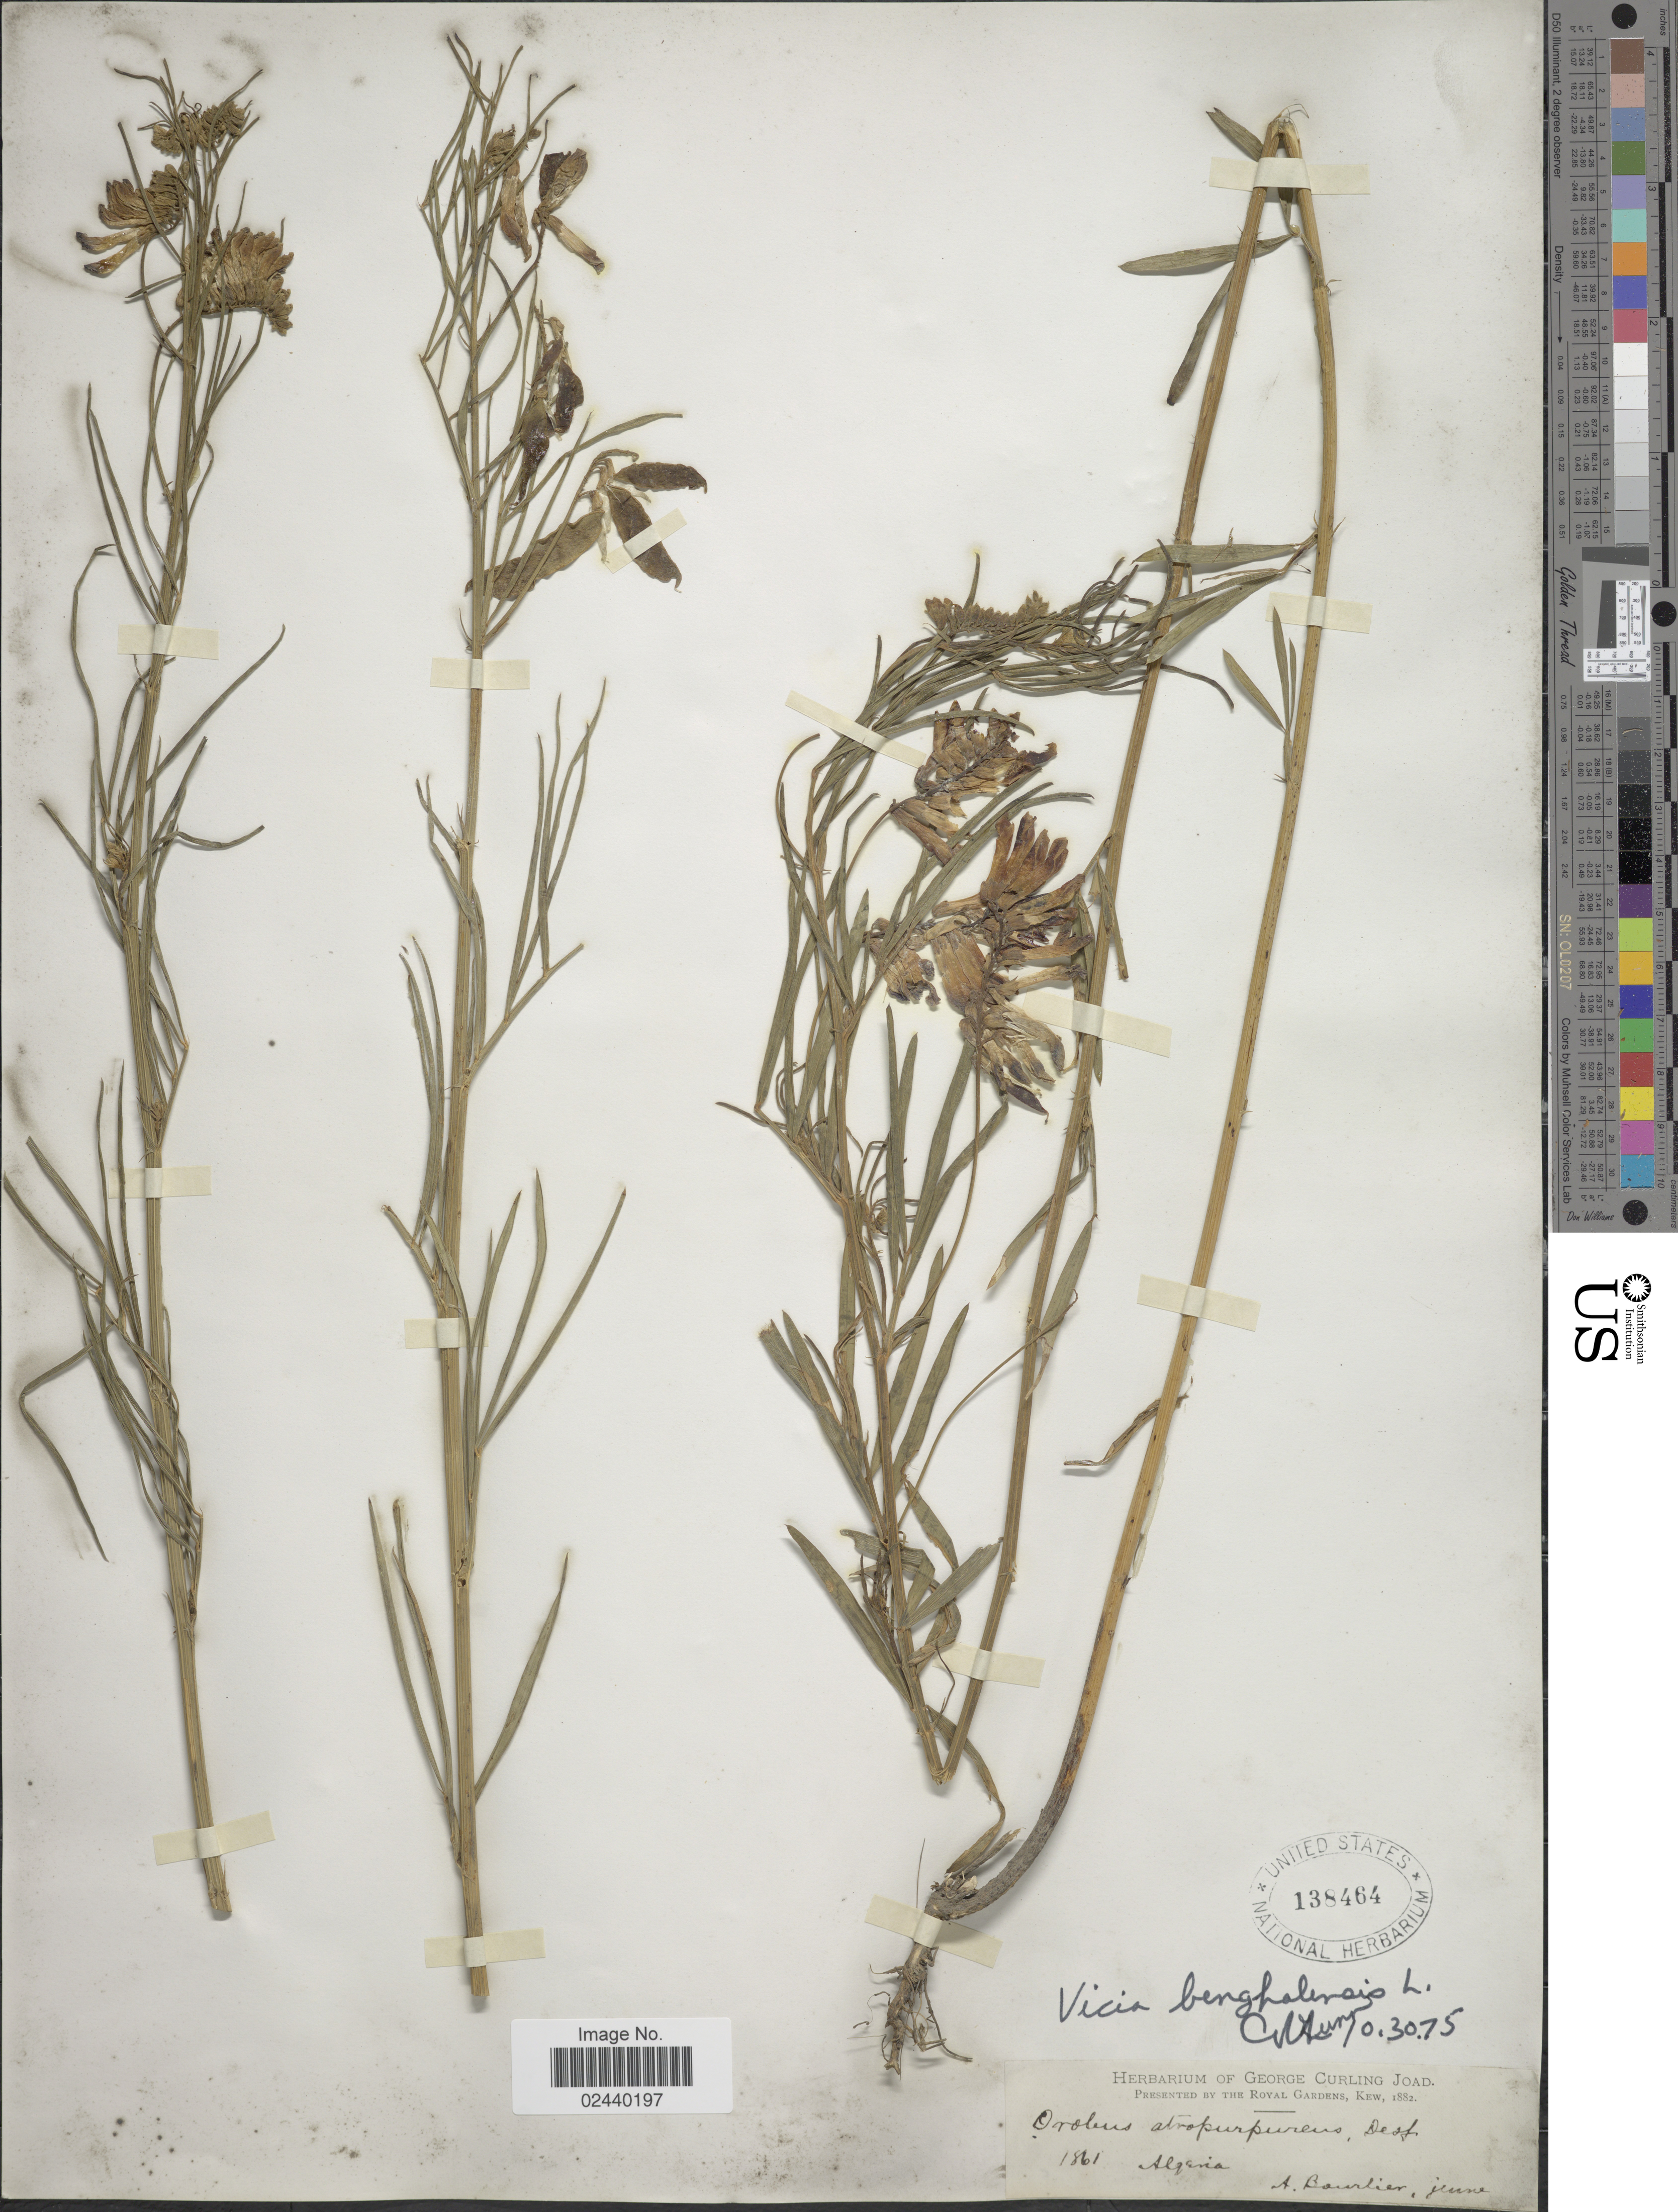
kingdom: Plantae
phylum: Tracheophyta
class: Magnoliopsida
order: Fabales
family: Fabaceae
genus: Vicia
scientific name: Vicia benghalensis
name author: L.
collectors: A. Bourlier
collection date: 1861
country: Algeria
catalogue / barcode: US 138464